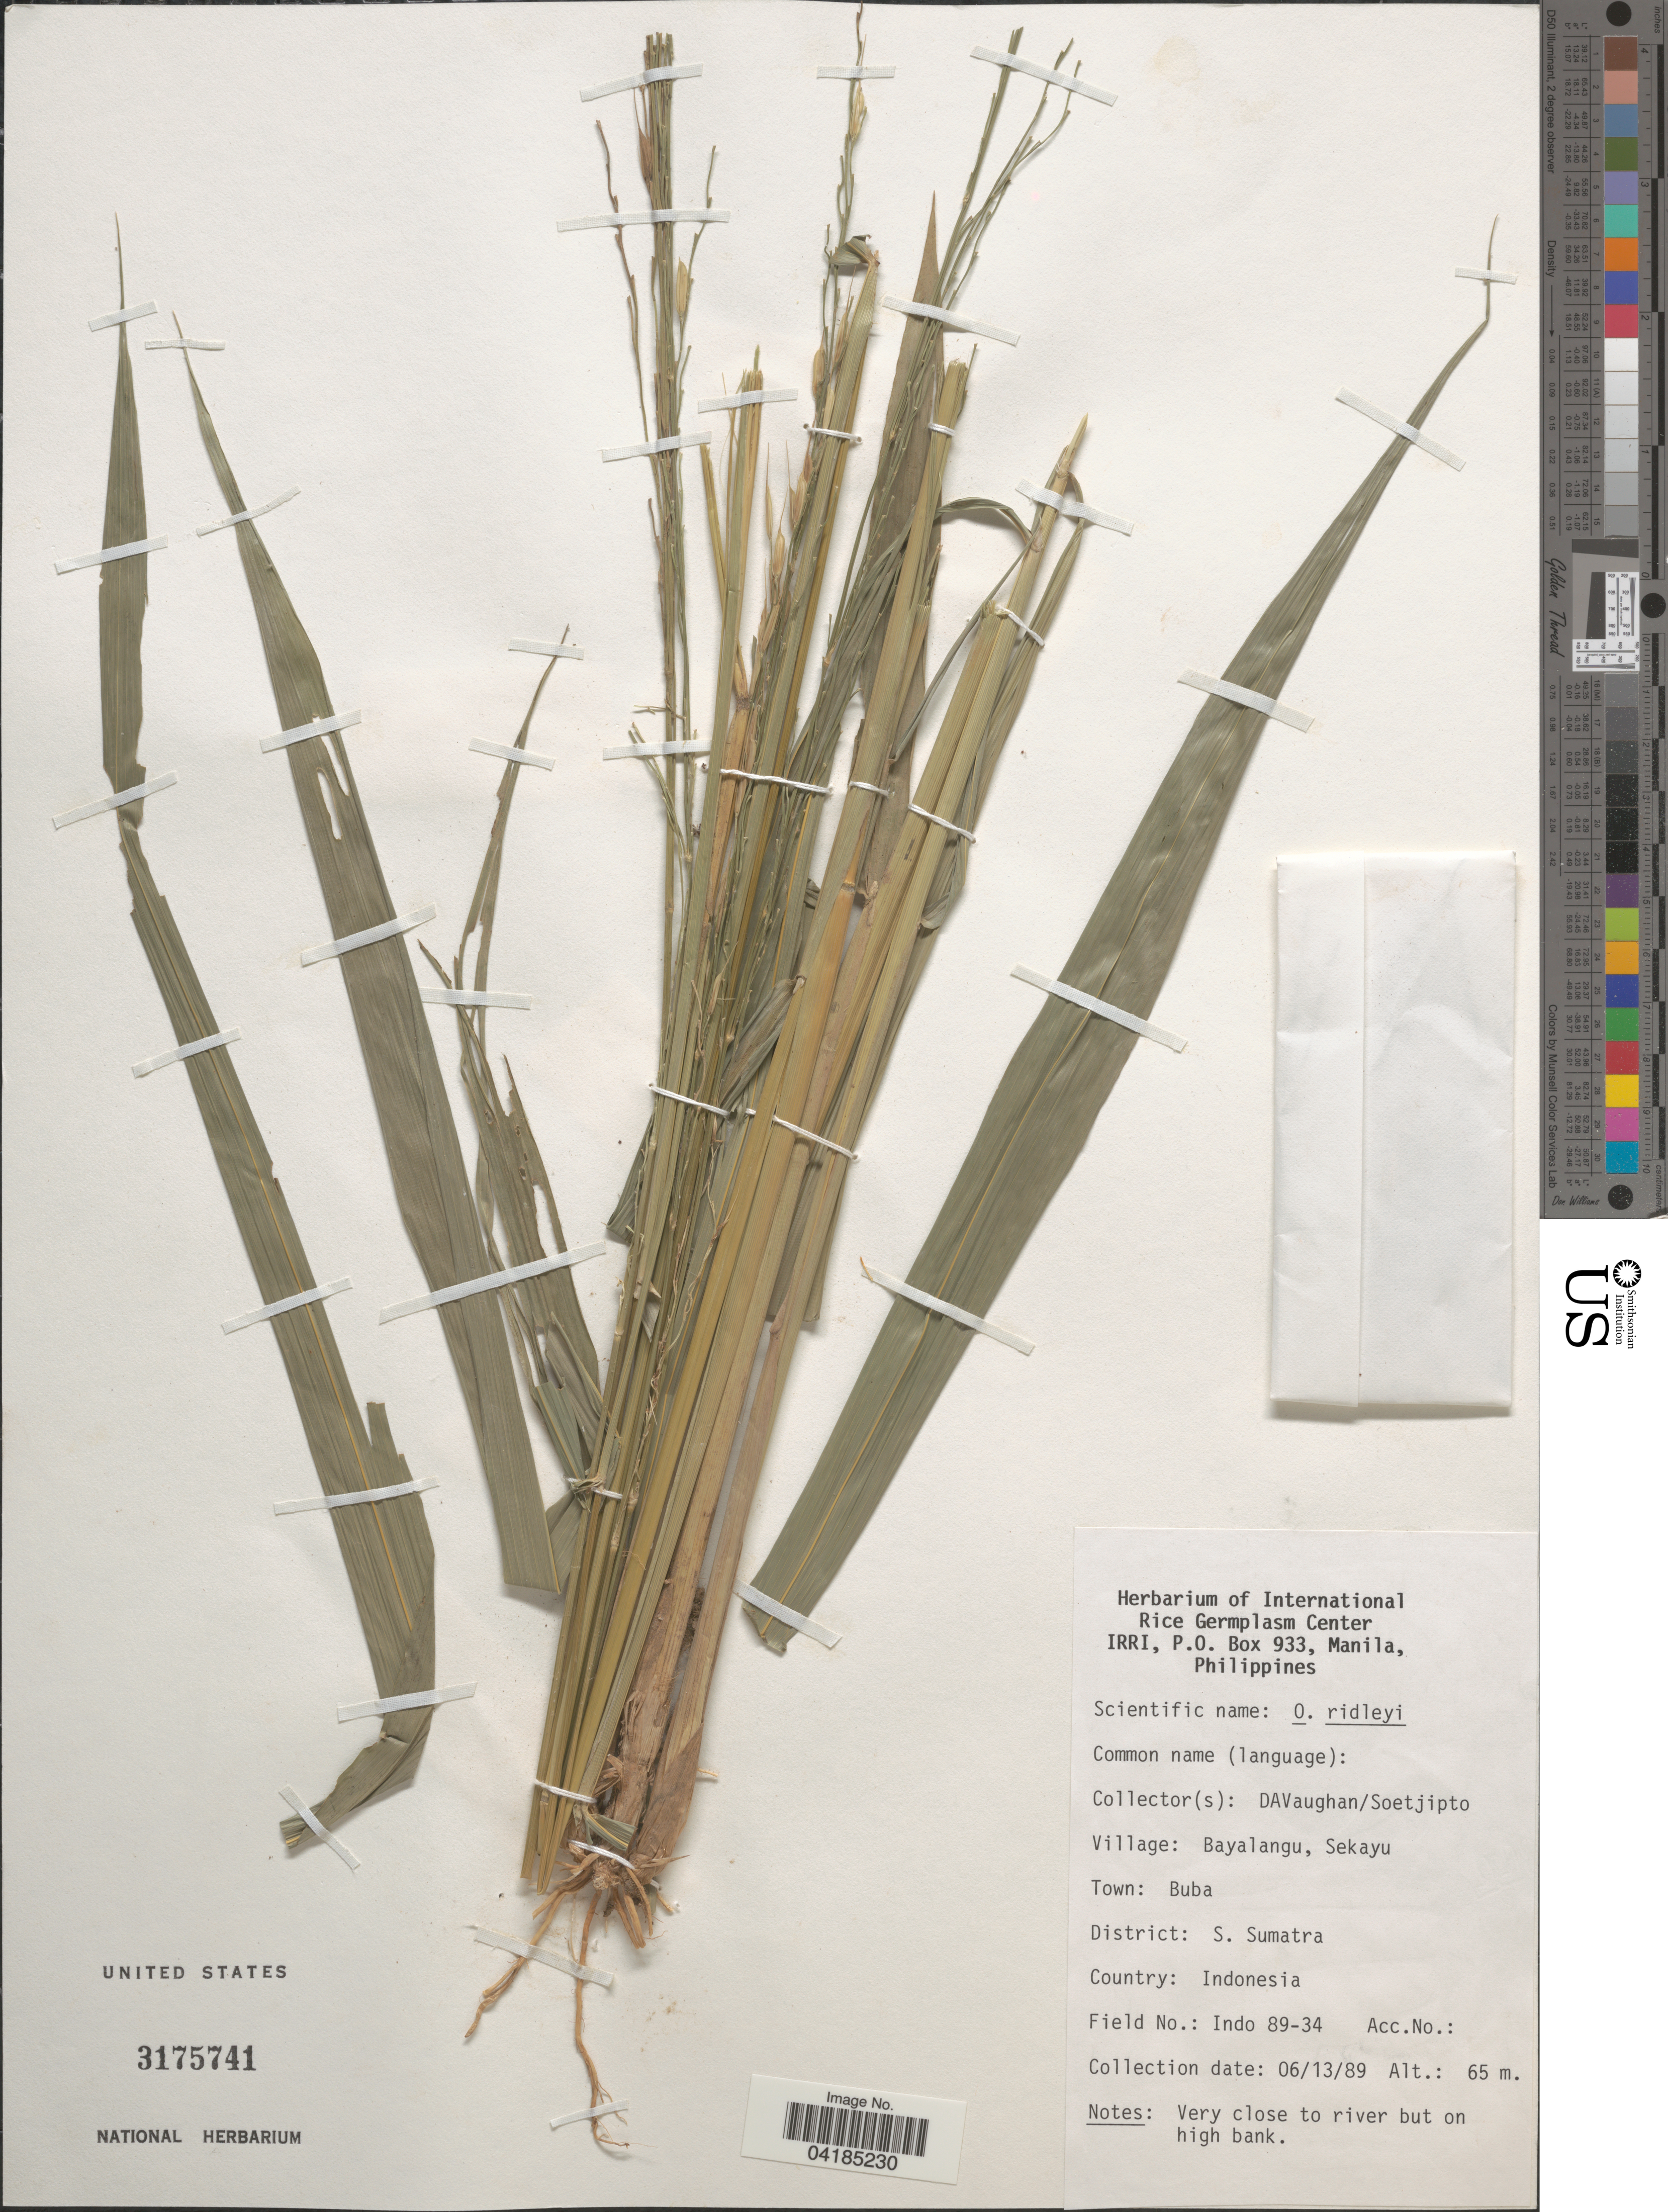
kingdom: Plantae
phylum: Tracheophyta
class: Liliopsida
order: Poales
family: Poaceae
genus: Oryza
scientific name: Oryza ridleyi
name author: Hook. f.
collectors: D. Vaughan & -. Soetjipto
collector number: Indo89-34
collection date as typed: Transcribed d/m/y: 13/6/89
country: Indonesia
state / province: Sumatra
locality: Village: Bayalangu, Sekayu. Town: Buba. District: S. Sumatra.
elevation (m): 65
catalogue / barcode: US 3175741